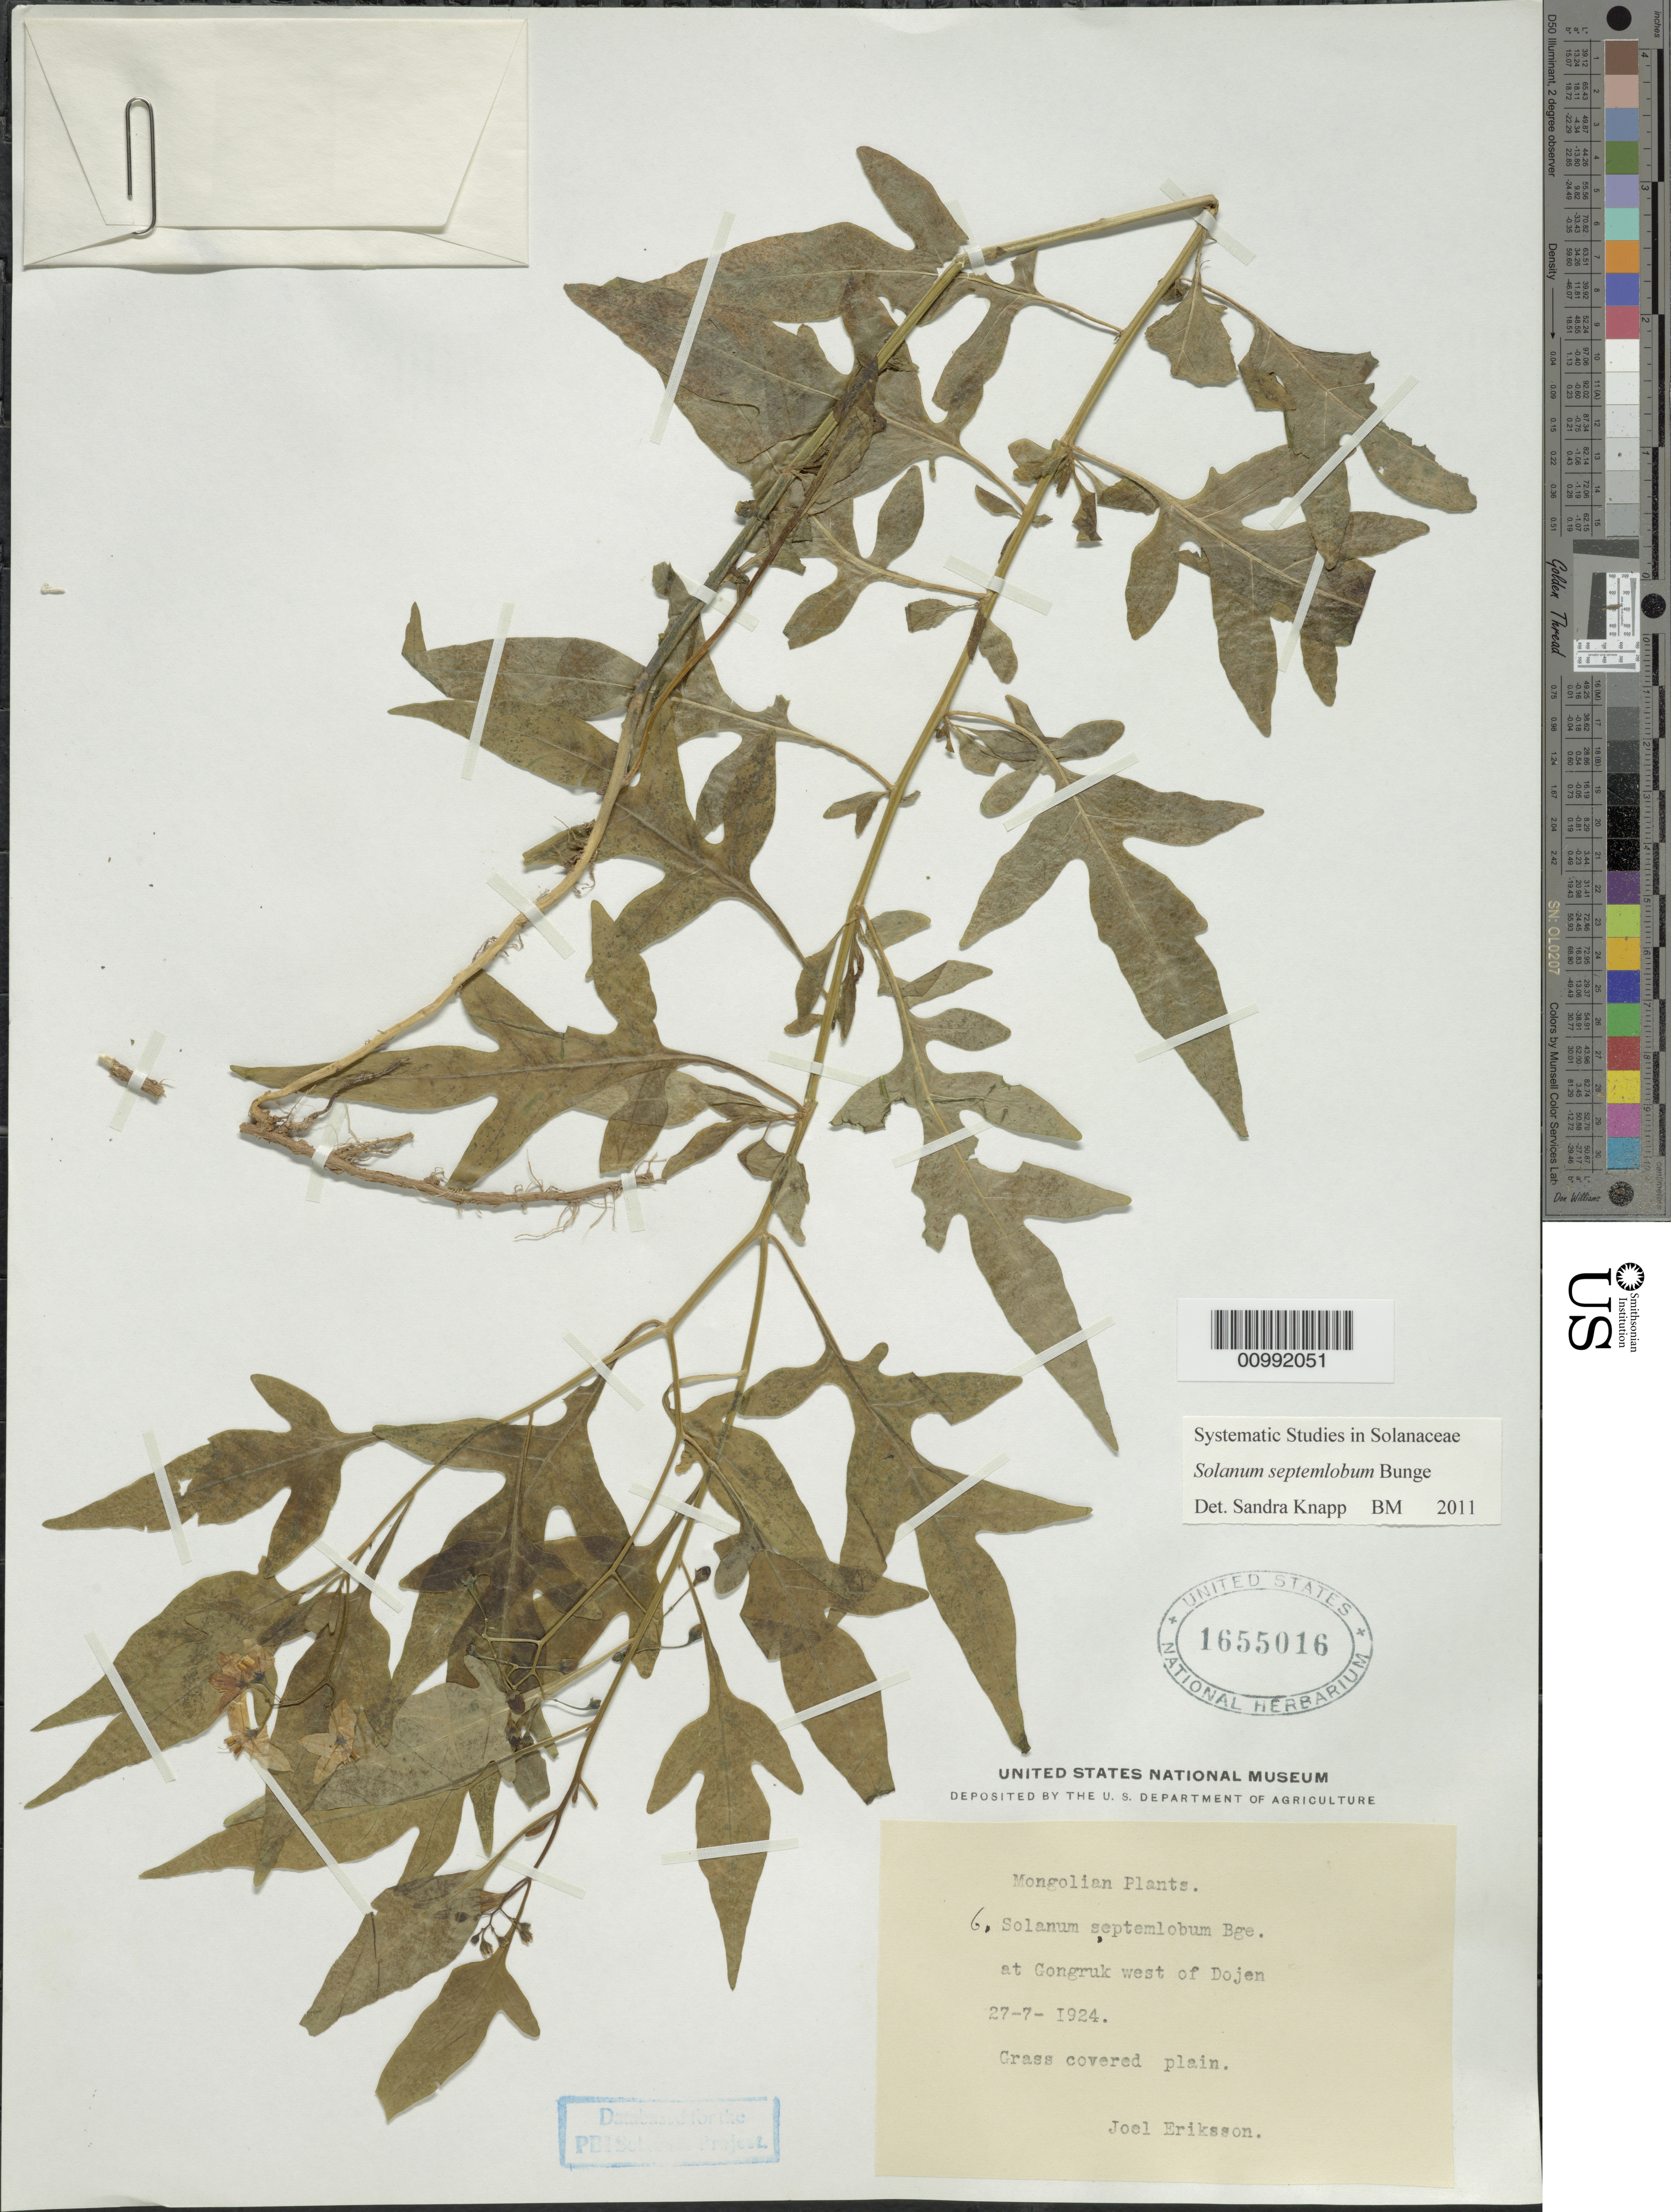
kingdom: Plantae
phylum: Tracheophyta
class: Magnoliopsida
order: Solanales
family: Solanaceae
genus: Solanum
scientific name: Solanum septemlobum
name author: Bunge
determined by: Knapp, S. D.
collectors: J. Eriksson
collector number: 6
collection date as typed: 27 Jul 1924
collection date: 1924-07-27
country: Mongolia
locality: at Congrek west of Dojen [Dojen = Swedish Missionary Station in Inner Mongolia]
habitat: grass covered plain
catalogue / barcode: US 1655016